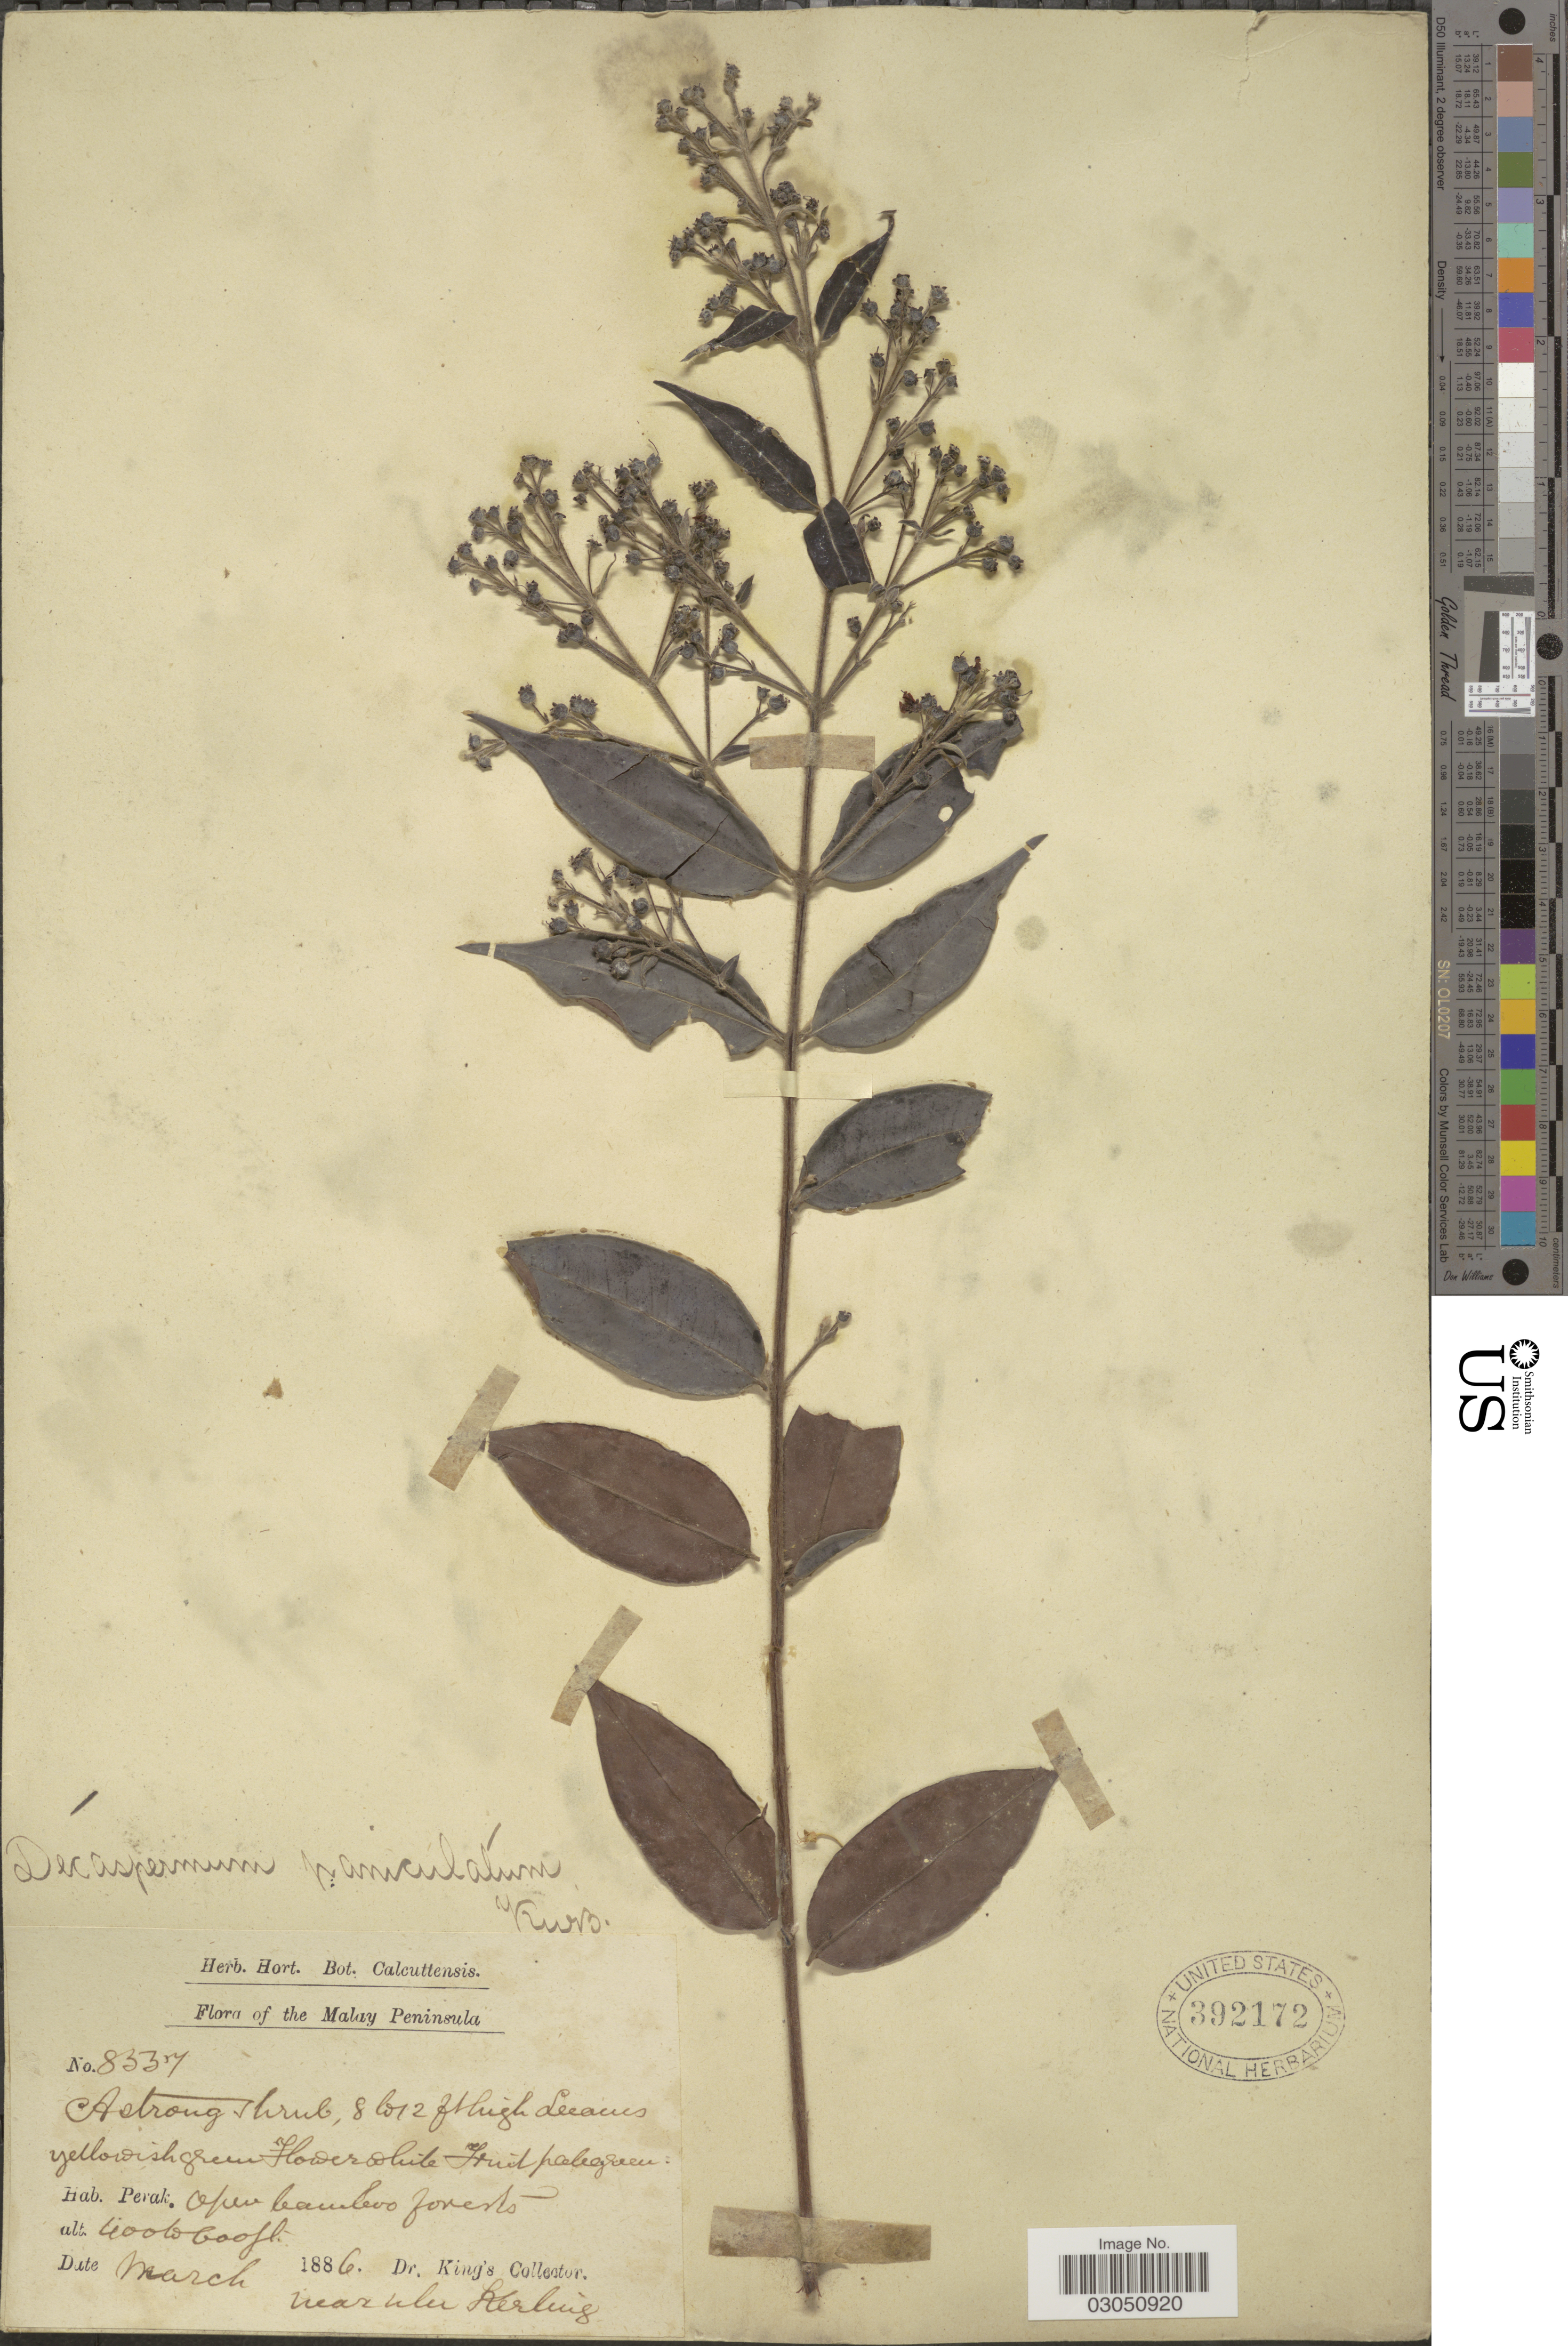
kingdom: Plantae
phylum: Tracheophyta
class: Magnoliopsida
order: Myrtales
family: Myrtaceae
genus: Decaspermum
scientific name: Decaspermum parviflorum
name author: (Lam.) A.J. Scott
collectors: Dr. King's collector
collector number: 8337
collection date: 1886-03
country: Malaysia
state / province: Perak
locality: Malay Peninsula. Perak. Open bamboo forests Near Ulu Kerling.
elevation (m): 122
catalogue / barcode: US 392172